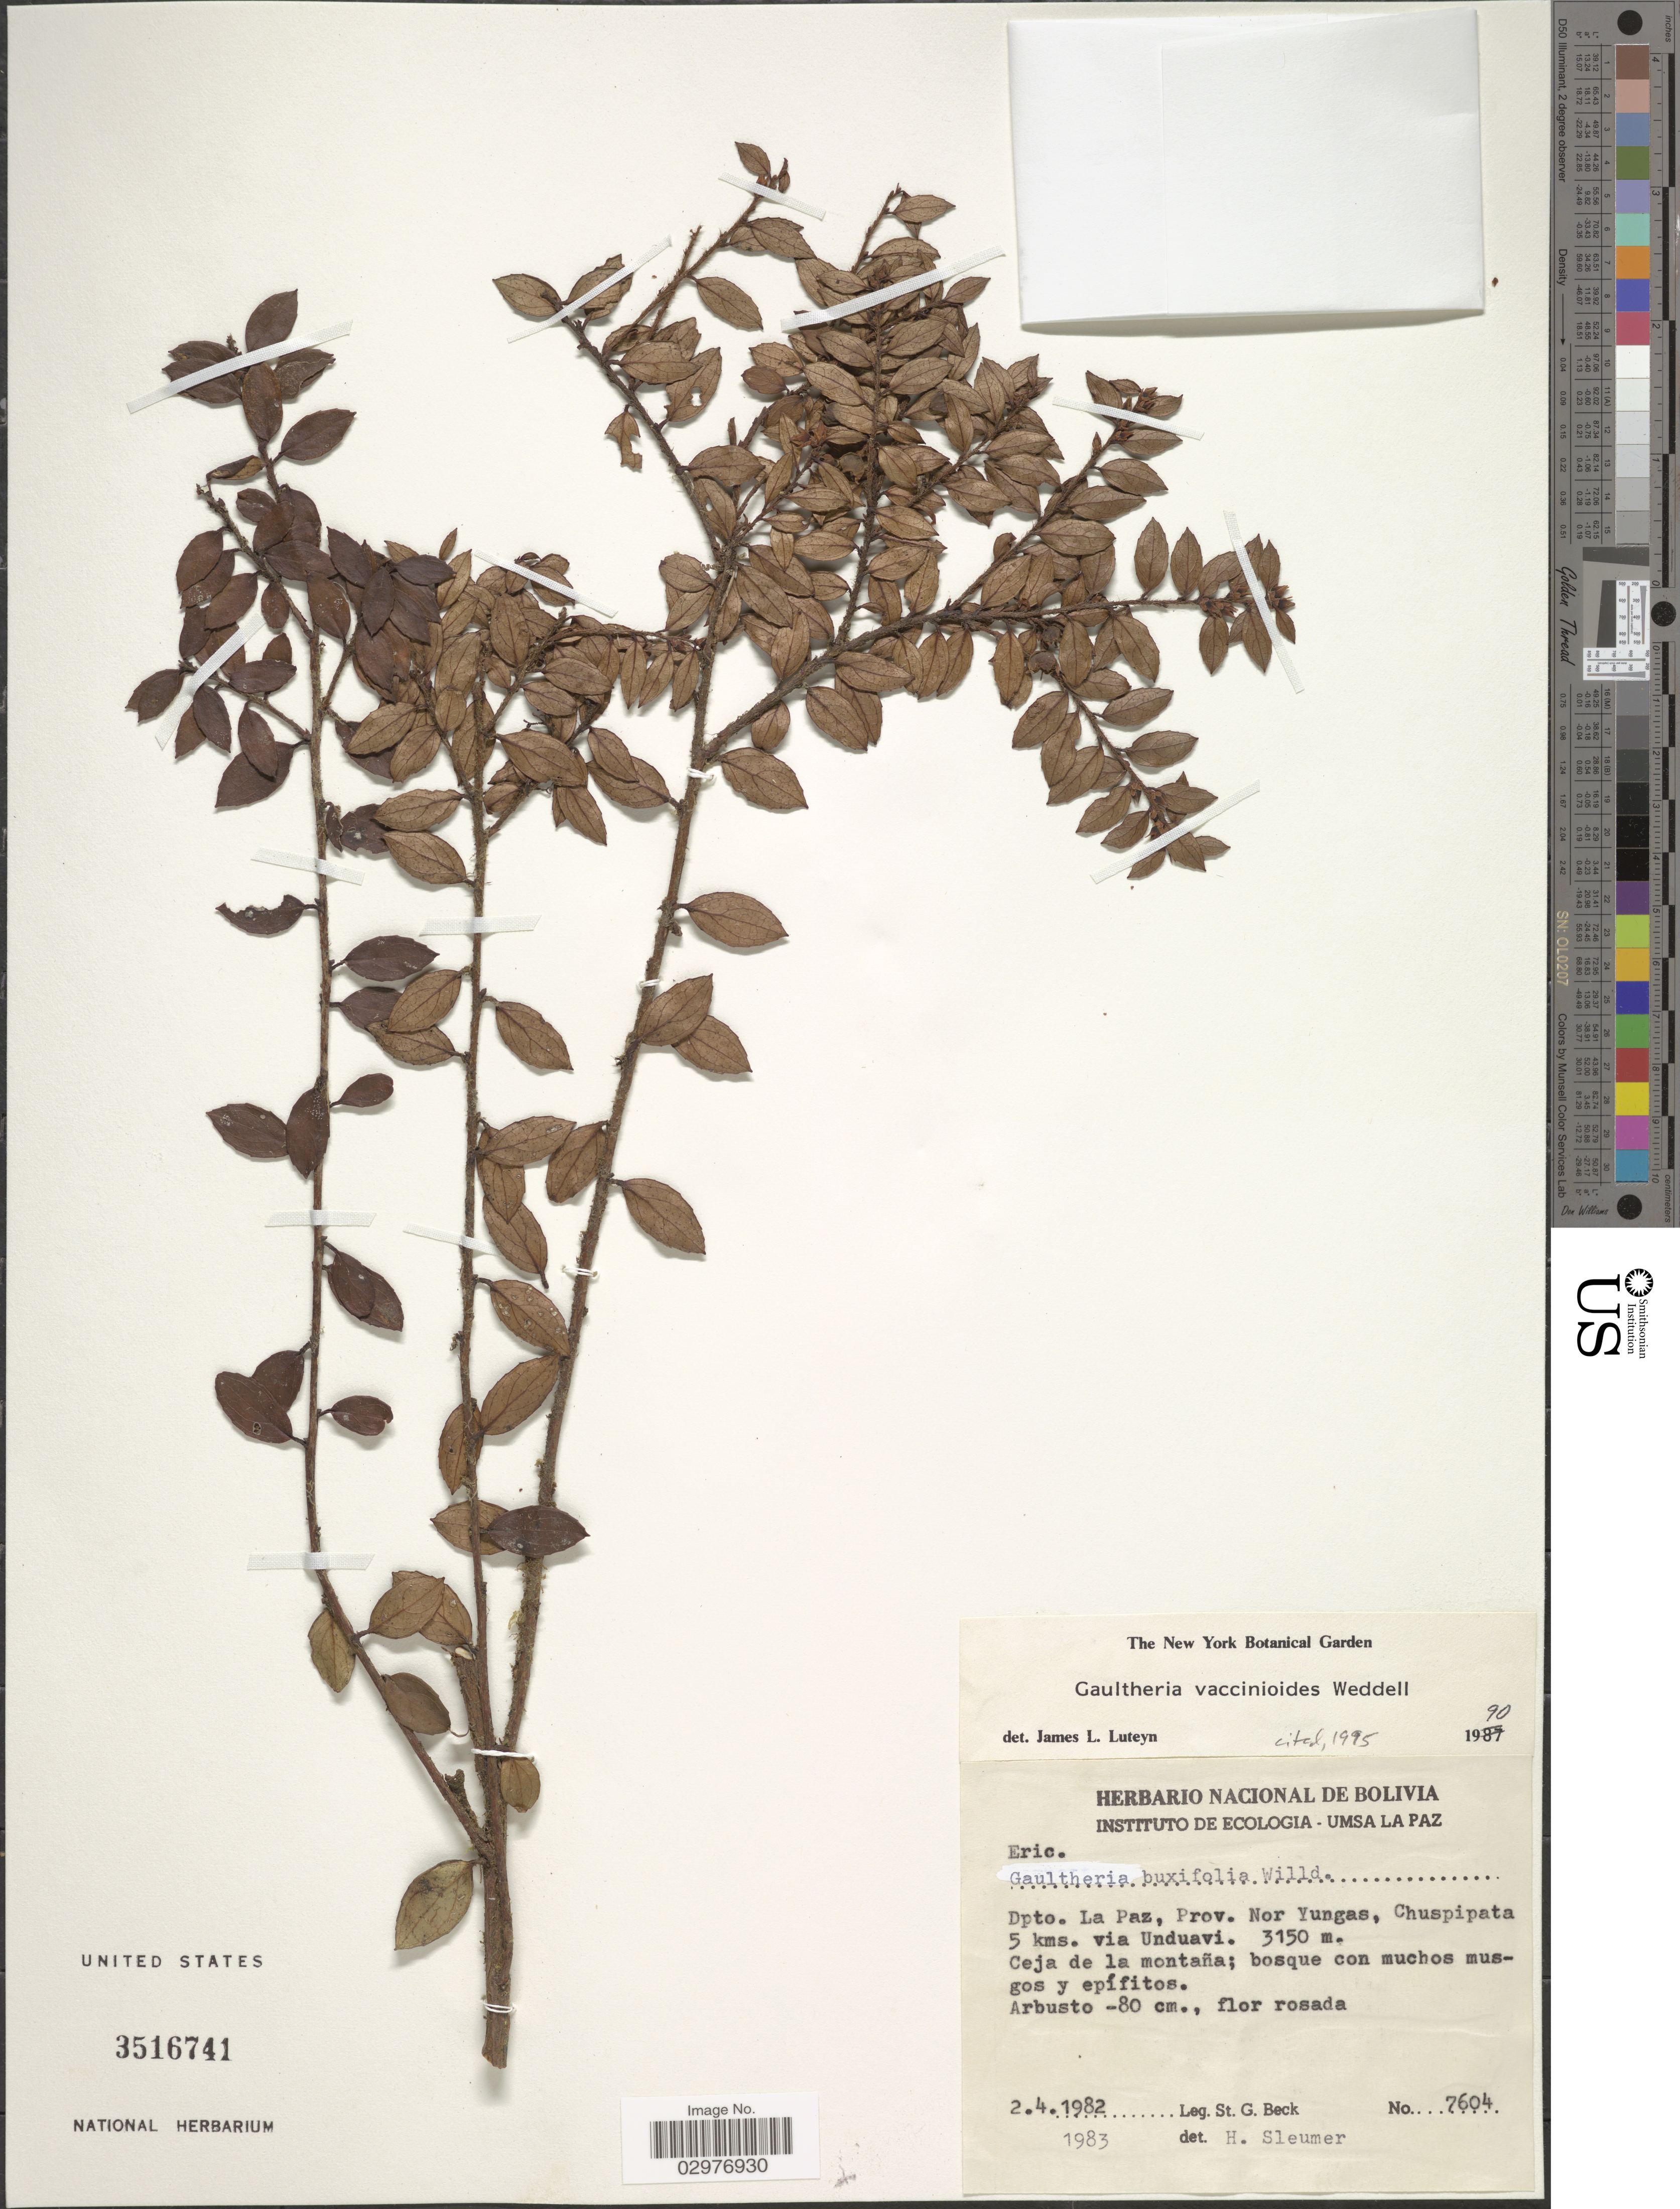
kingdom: Plantae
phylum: Tracheophyta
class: Magnoliopsida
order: Ericales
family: Ericaceae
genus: Gaultheria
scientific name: Gaultheria vaccinioides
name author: Wedd.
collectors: S. G. Beck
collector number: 7604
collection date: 1982-04-02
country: Bolivia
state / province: La Paz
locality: Dpto. La Paz, Prov. Nor Yungas, Chuspipata 5 kms. via Unduavi. Ceja de la montaña.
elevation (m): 3150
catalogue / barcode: US 3516741